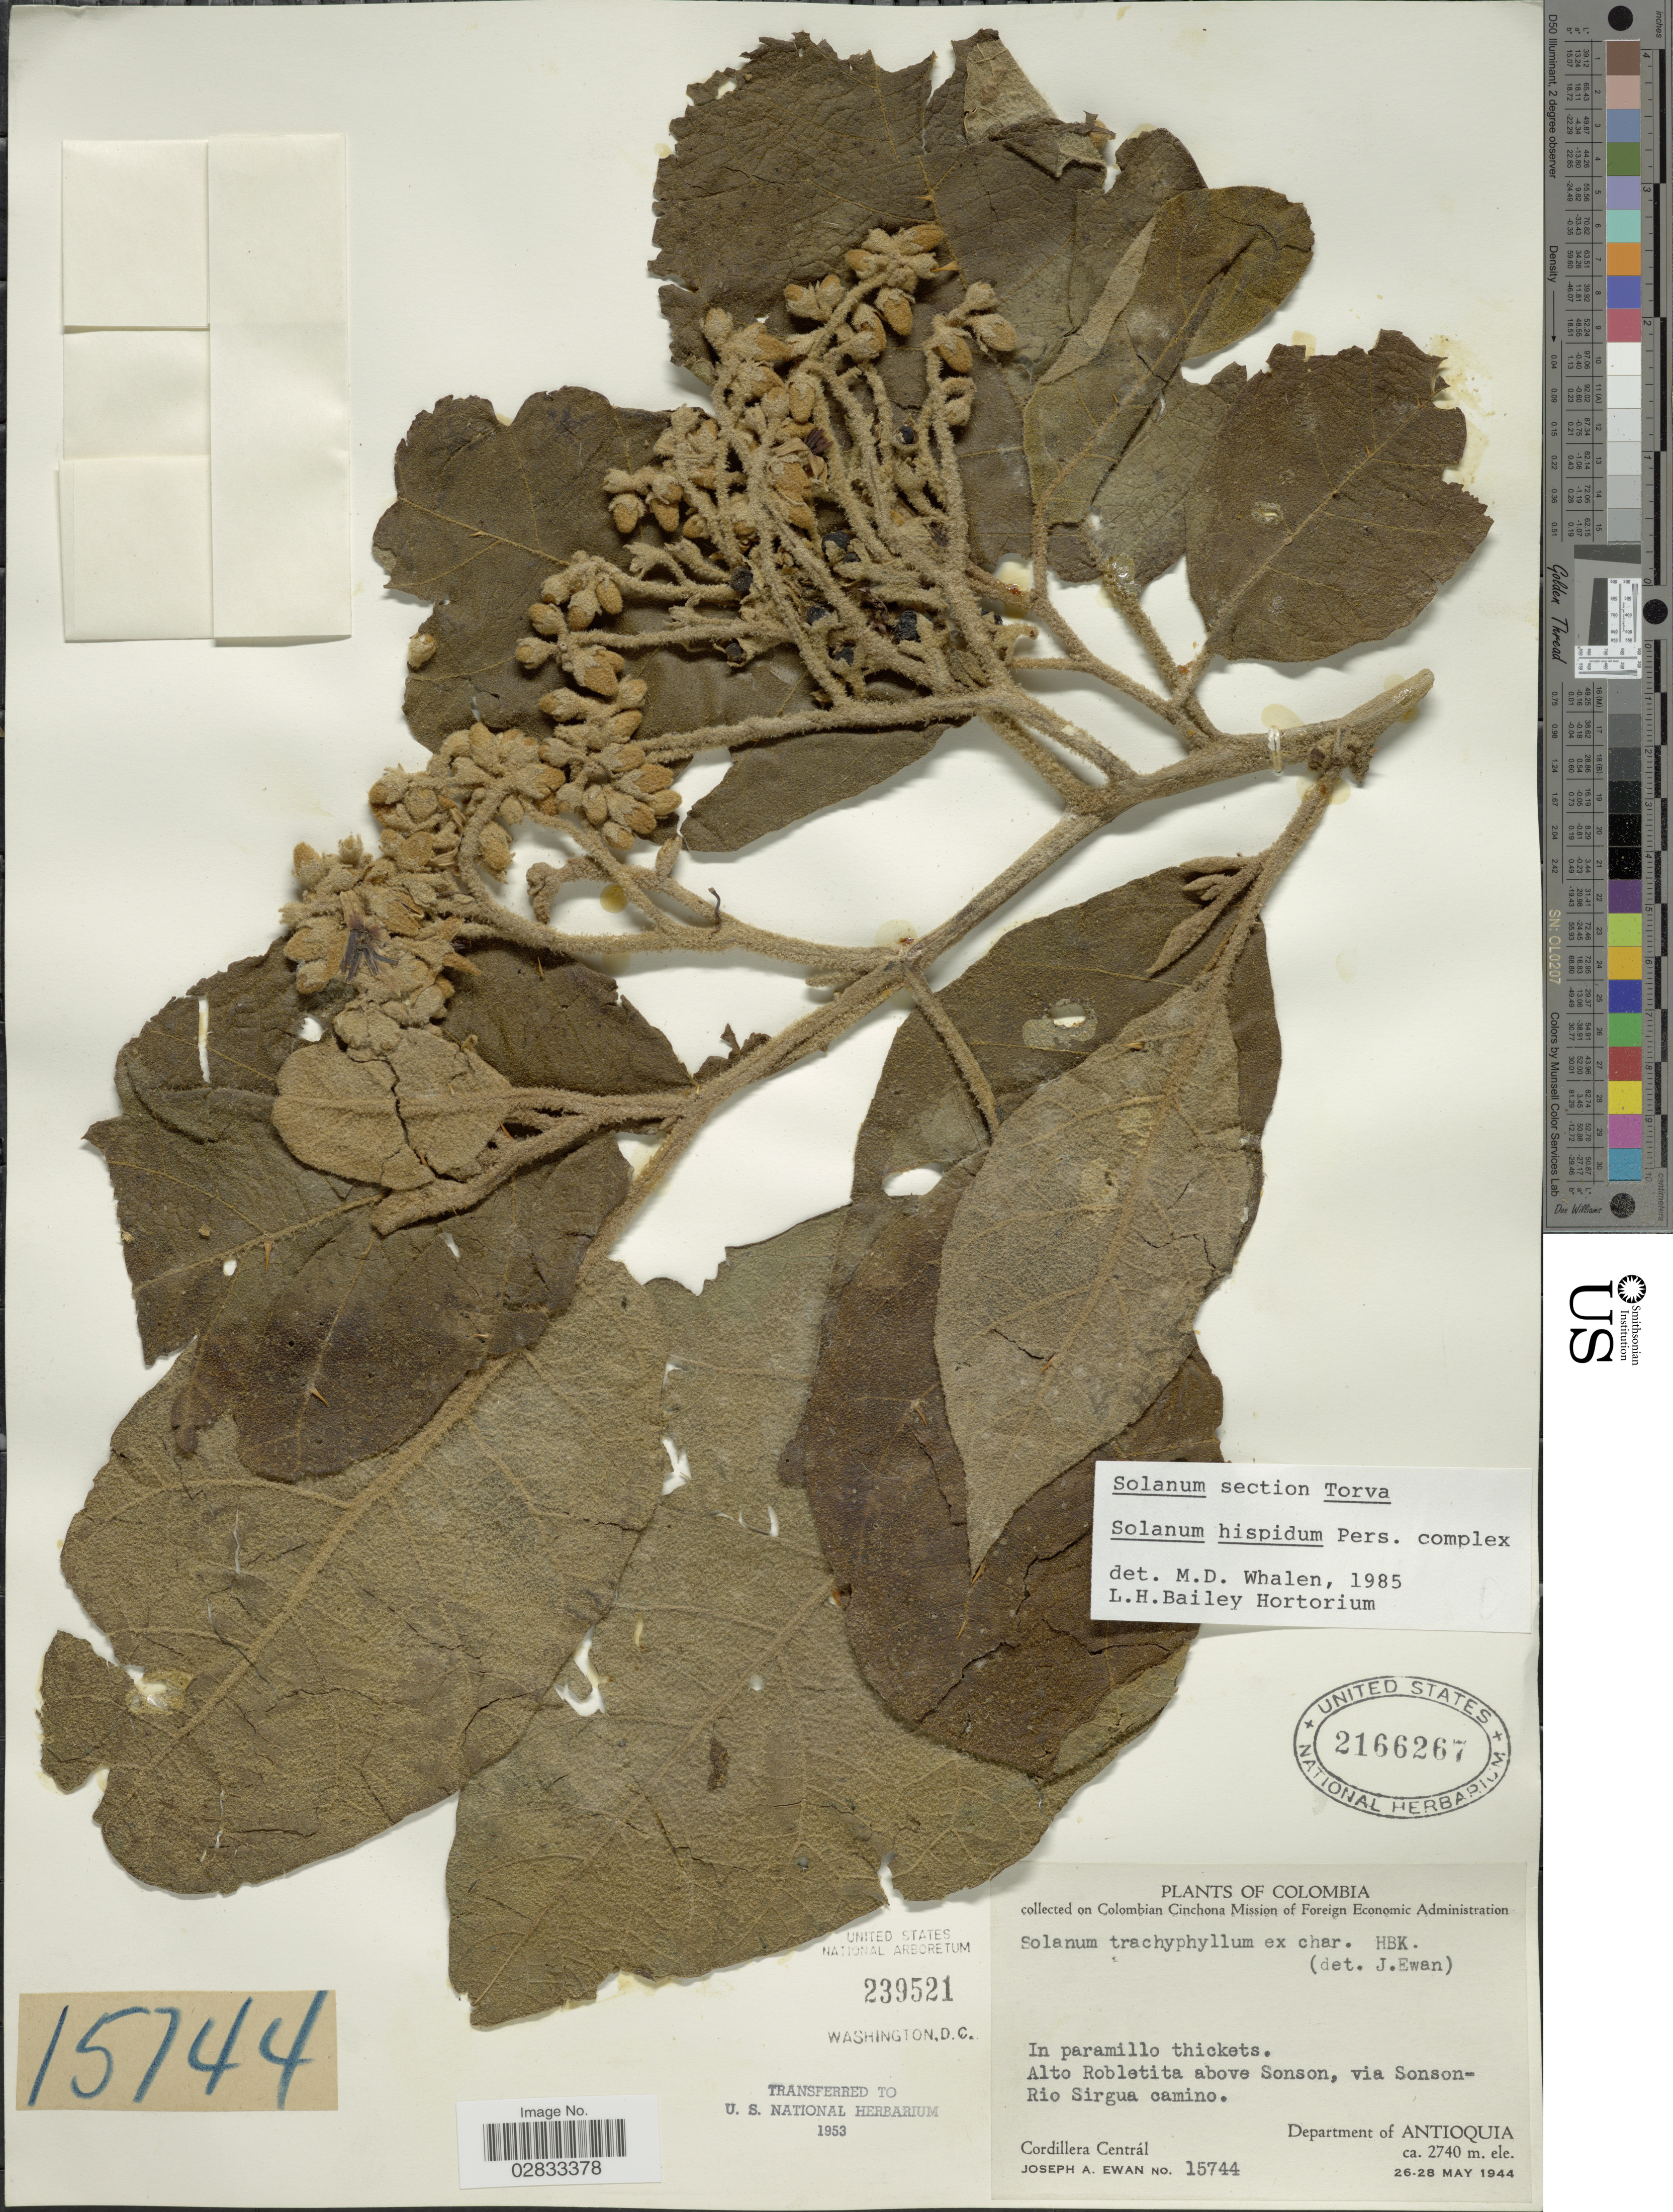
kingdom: Plantae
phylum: Tracheophyta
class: Magnoliopsida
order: Solanales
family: Solanaceae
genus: Solanum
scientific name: Solanum hispidum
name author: Pers.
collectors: J. A. Ewan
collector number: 15744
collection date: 1944-05-26/1944-05-28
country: Colombia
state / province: Antioquia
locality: Alto Robletita above Sonson, via Sonson-Rio Sirgua camino, Department of Antioquia.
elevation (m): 2740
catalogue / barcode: US 2166267